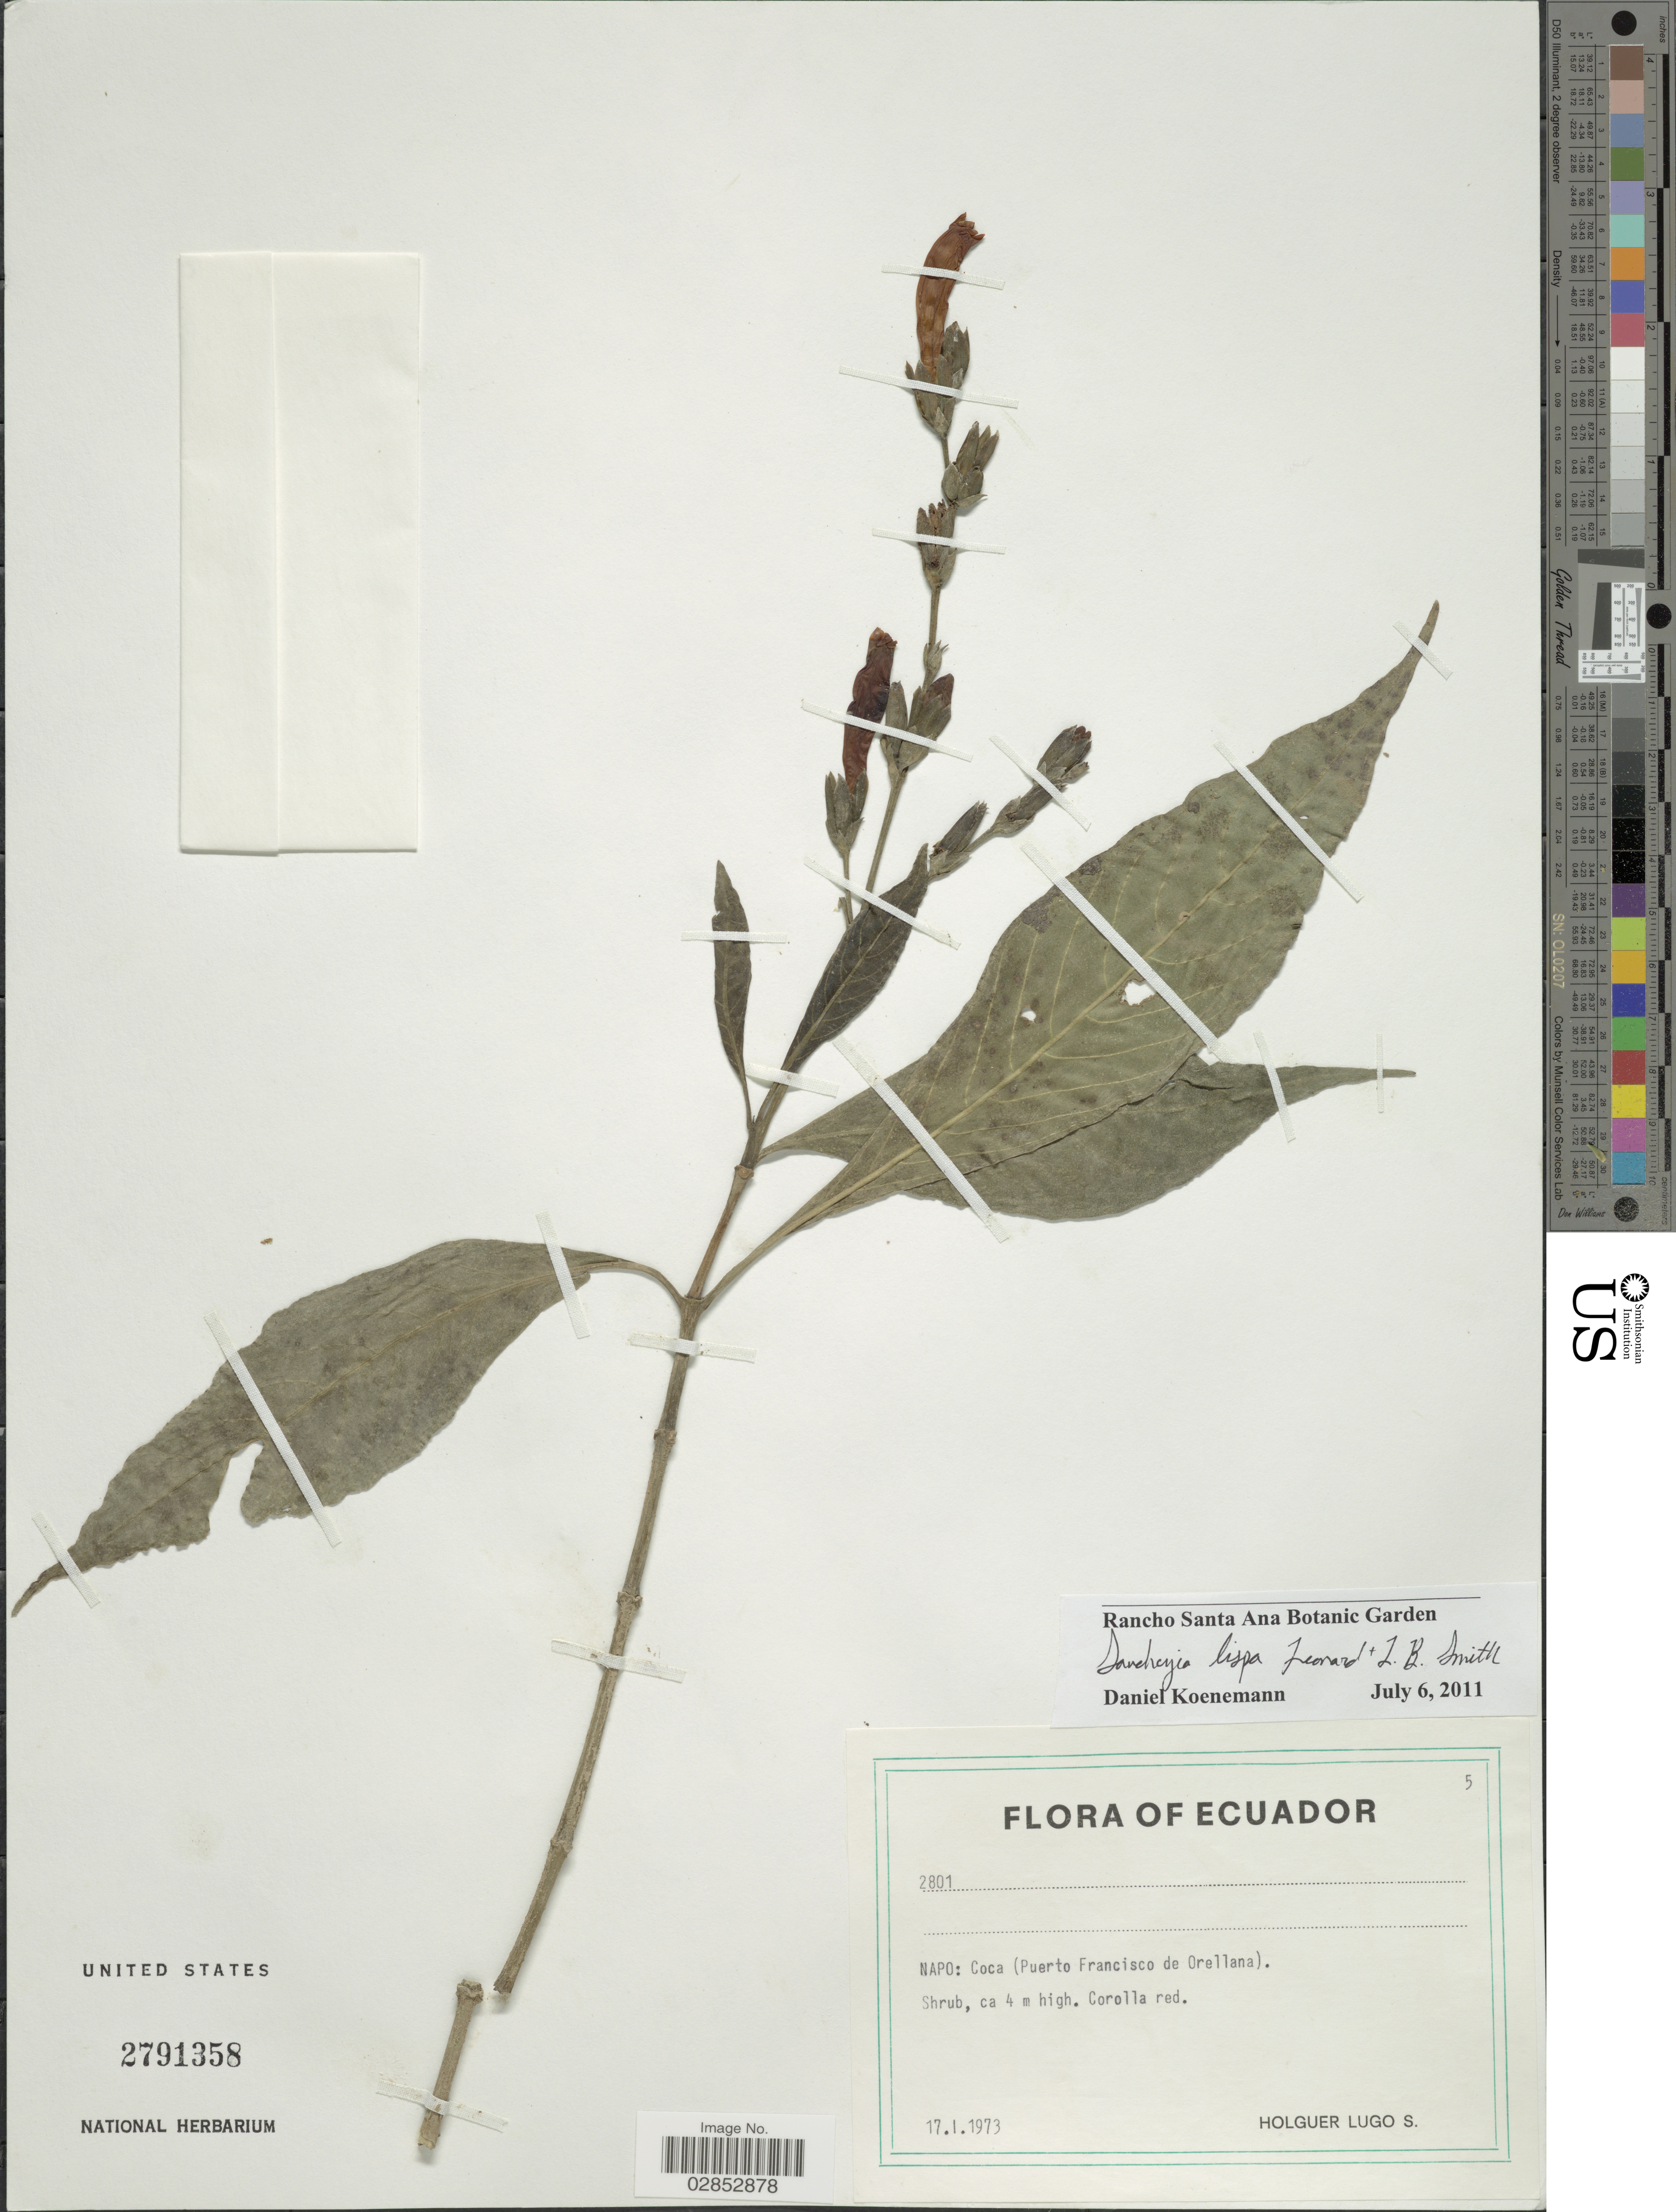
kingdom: Plantae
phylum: Tracheophyta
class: Magnoliopsida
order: Lamiales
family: Acanthaceae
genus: Sanchezia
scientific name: Sanchezia putumayensis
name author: Leonard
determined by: Azevedo, Igor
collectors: H. Lugo S.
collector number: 2801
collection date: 1973-01-17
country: Ecuador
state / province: Napo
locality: Coca (Puerto Francisco de Orellana).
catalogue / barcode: US 2791358